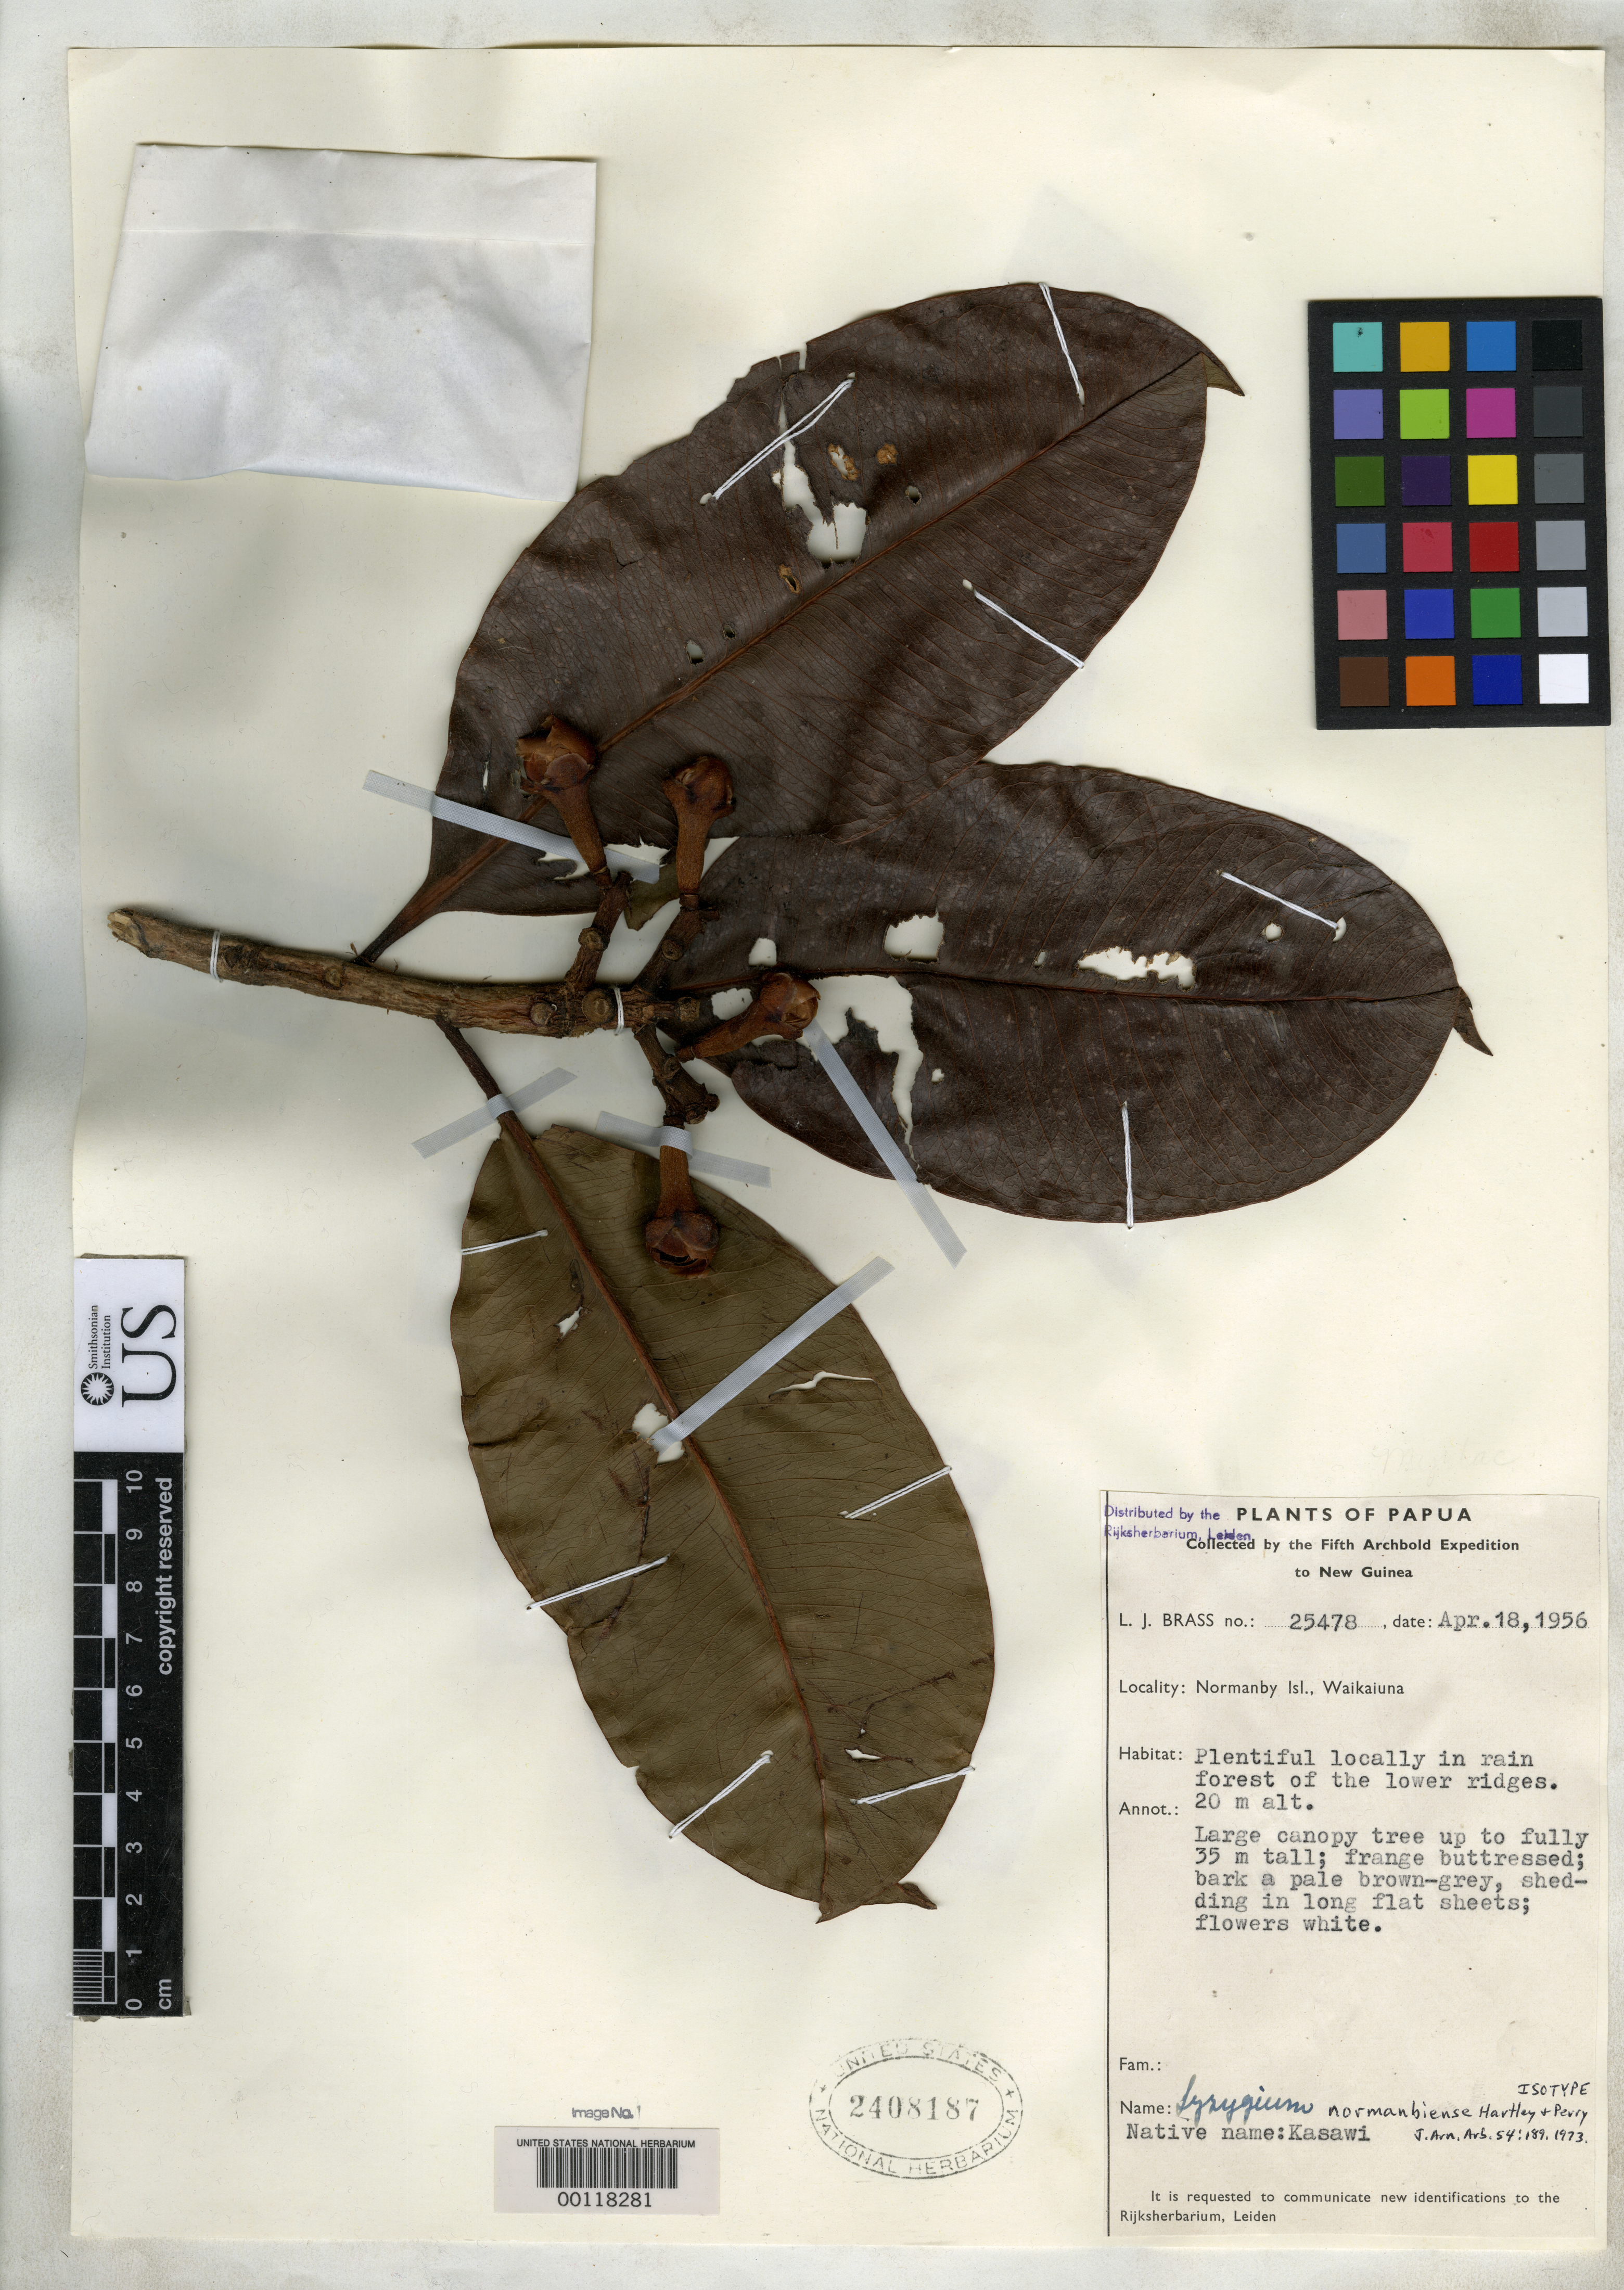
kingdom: Plantae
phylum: Tracheophyta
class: Magnoliopsida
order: Myrtales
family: Myrtaceae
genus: Syzygium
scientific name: Syzygium normanbiense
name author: T.G. Hartley & L.M. Perry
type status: Isotype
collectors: L. J. Brass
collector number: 25478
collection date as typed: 18 Apr 1956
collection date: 1956-04-18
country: Papua New Guinea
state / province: Milne Bay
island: Normanby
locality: Waikaiuna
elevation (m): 20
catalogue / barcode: US 2408187